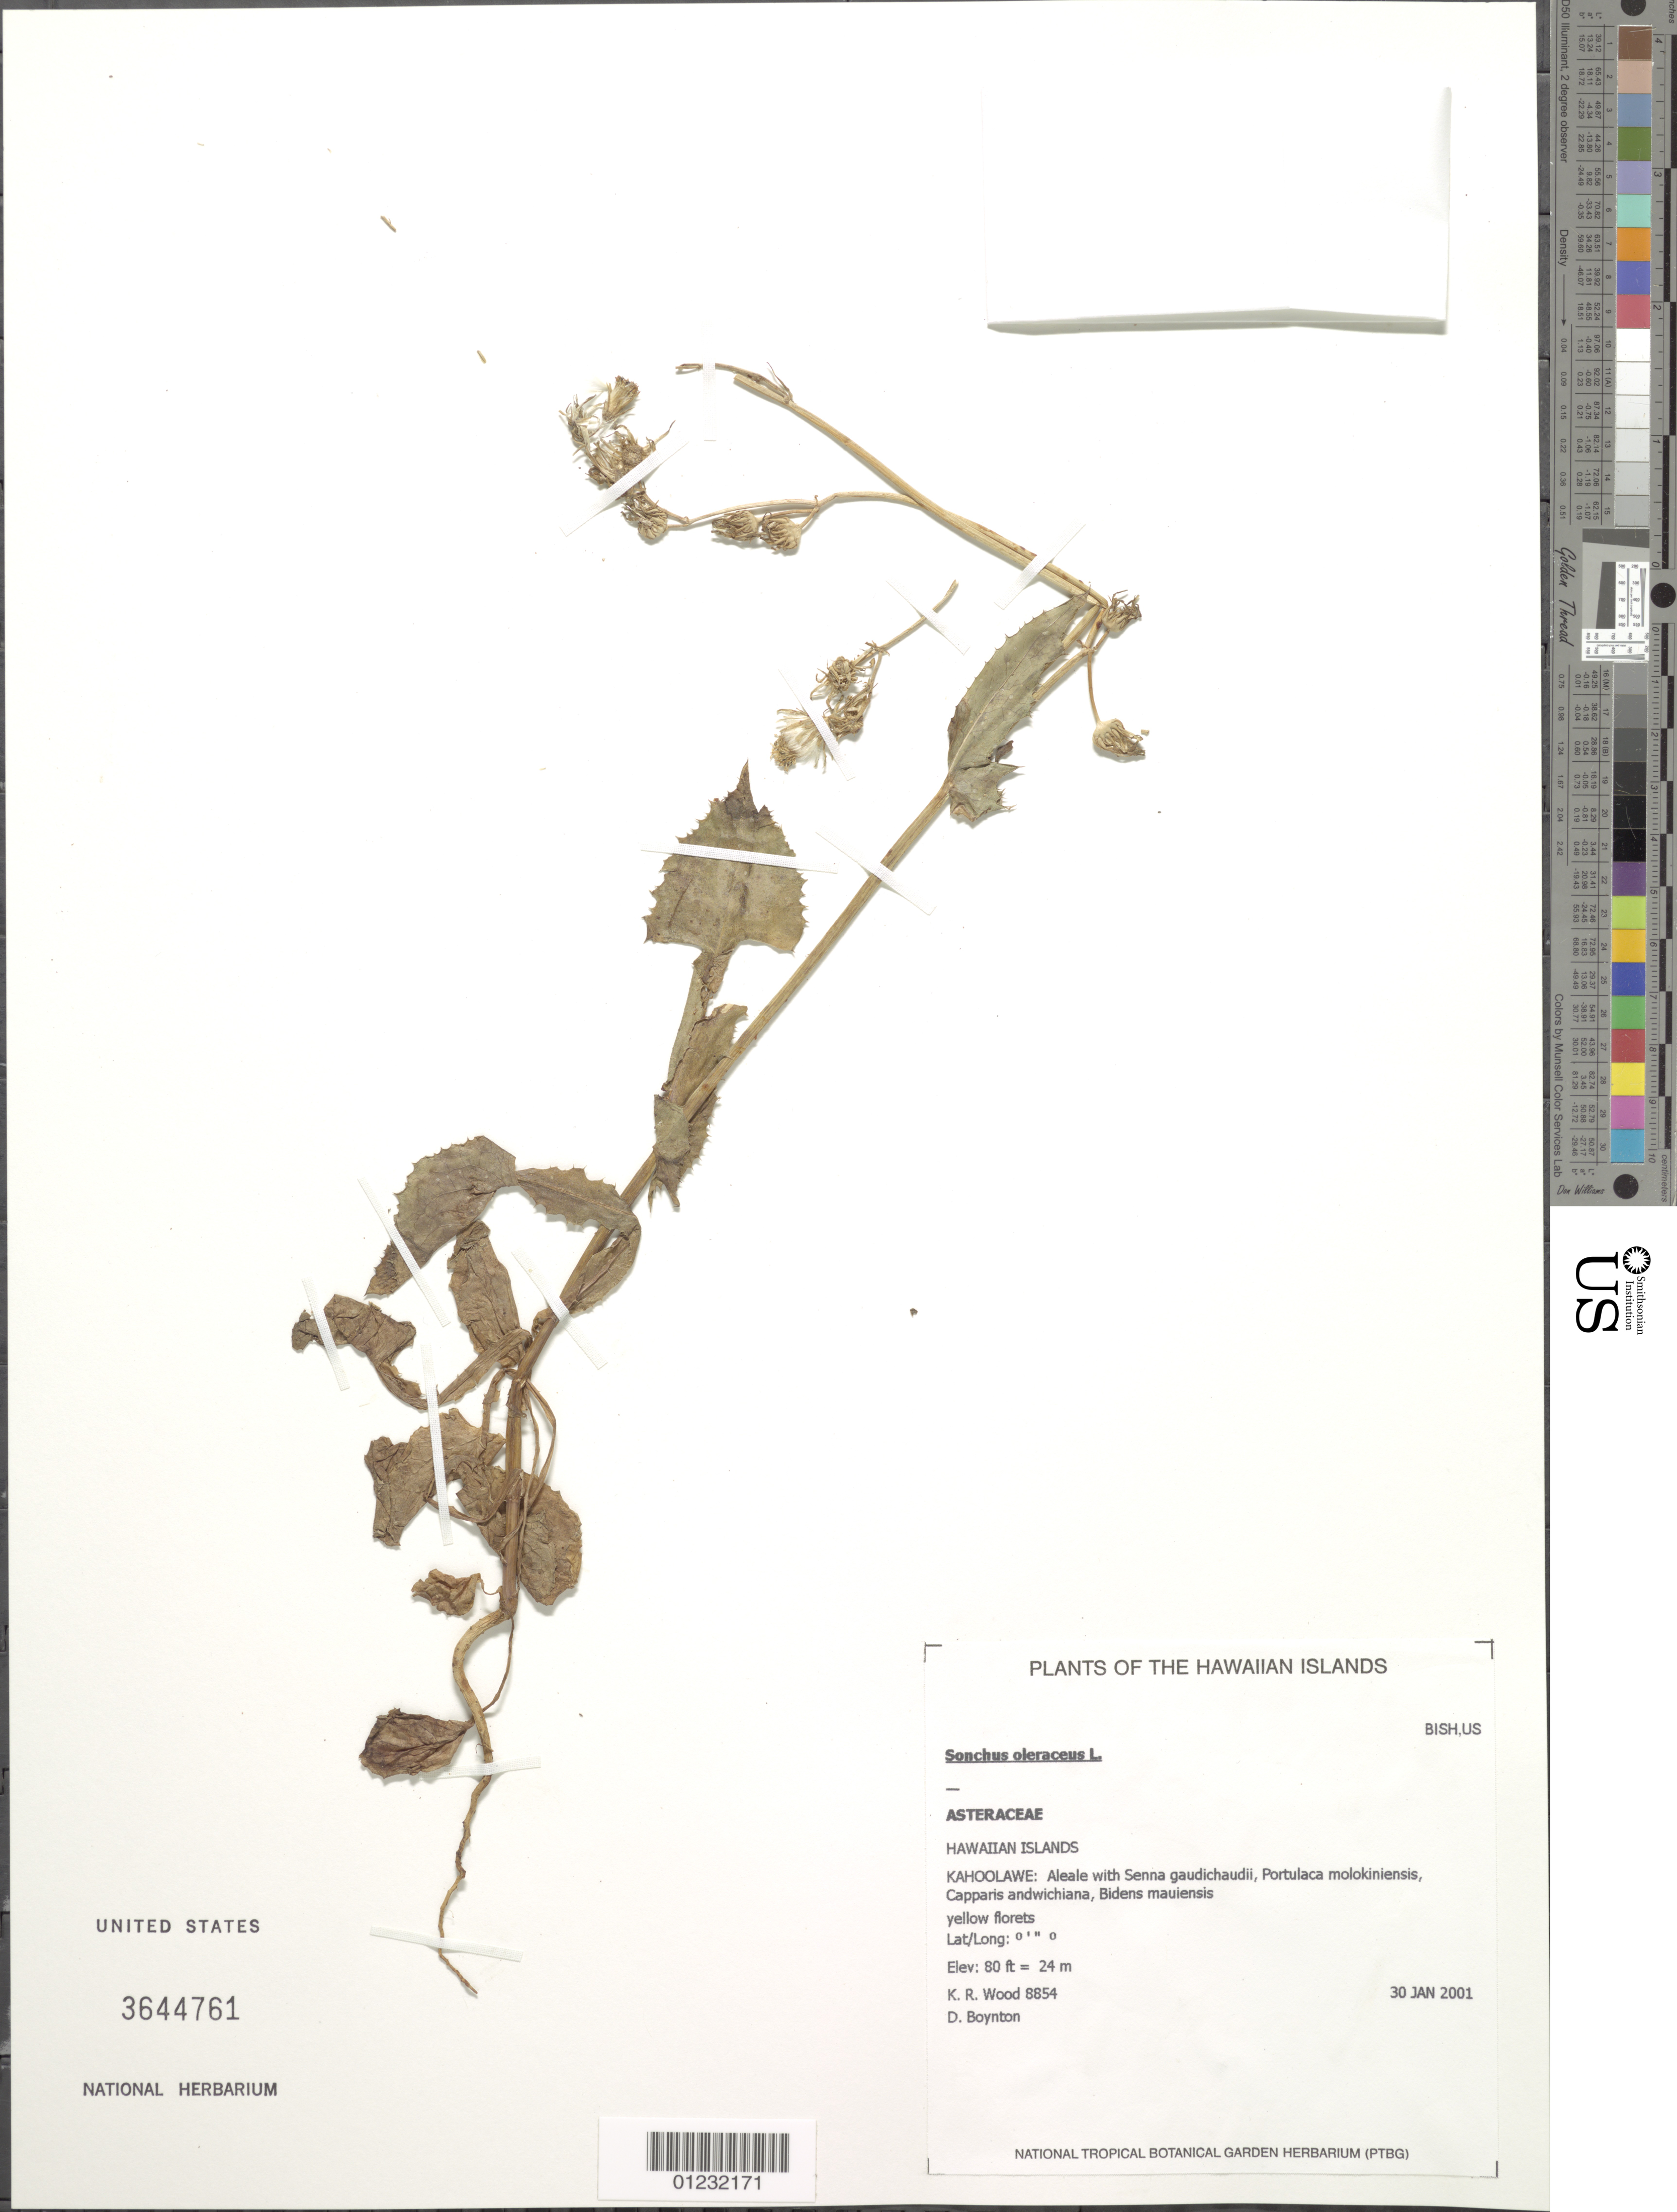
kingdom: Plantae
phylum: Tracheophyta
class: Magnoliopsida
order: Asterales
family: Asteraceae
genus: Sonchus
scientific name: Sonchus oleraceus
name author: L.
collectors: K. R. Wood & D. Boynton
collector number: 8854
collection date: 2001-01-31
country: United States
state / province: Hawaii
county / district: Maui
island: Kaho'olawe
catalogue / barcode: US 3644761